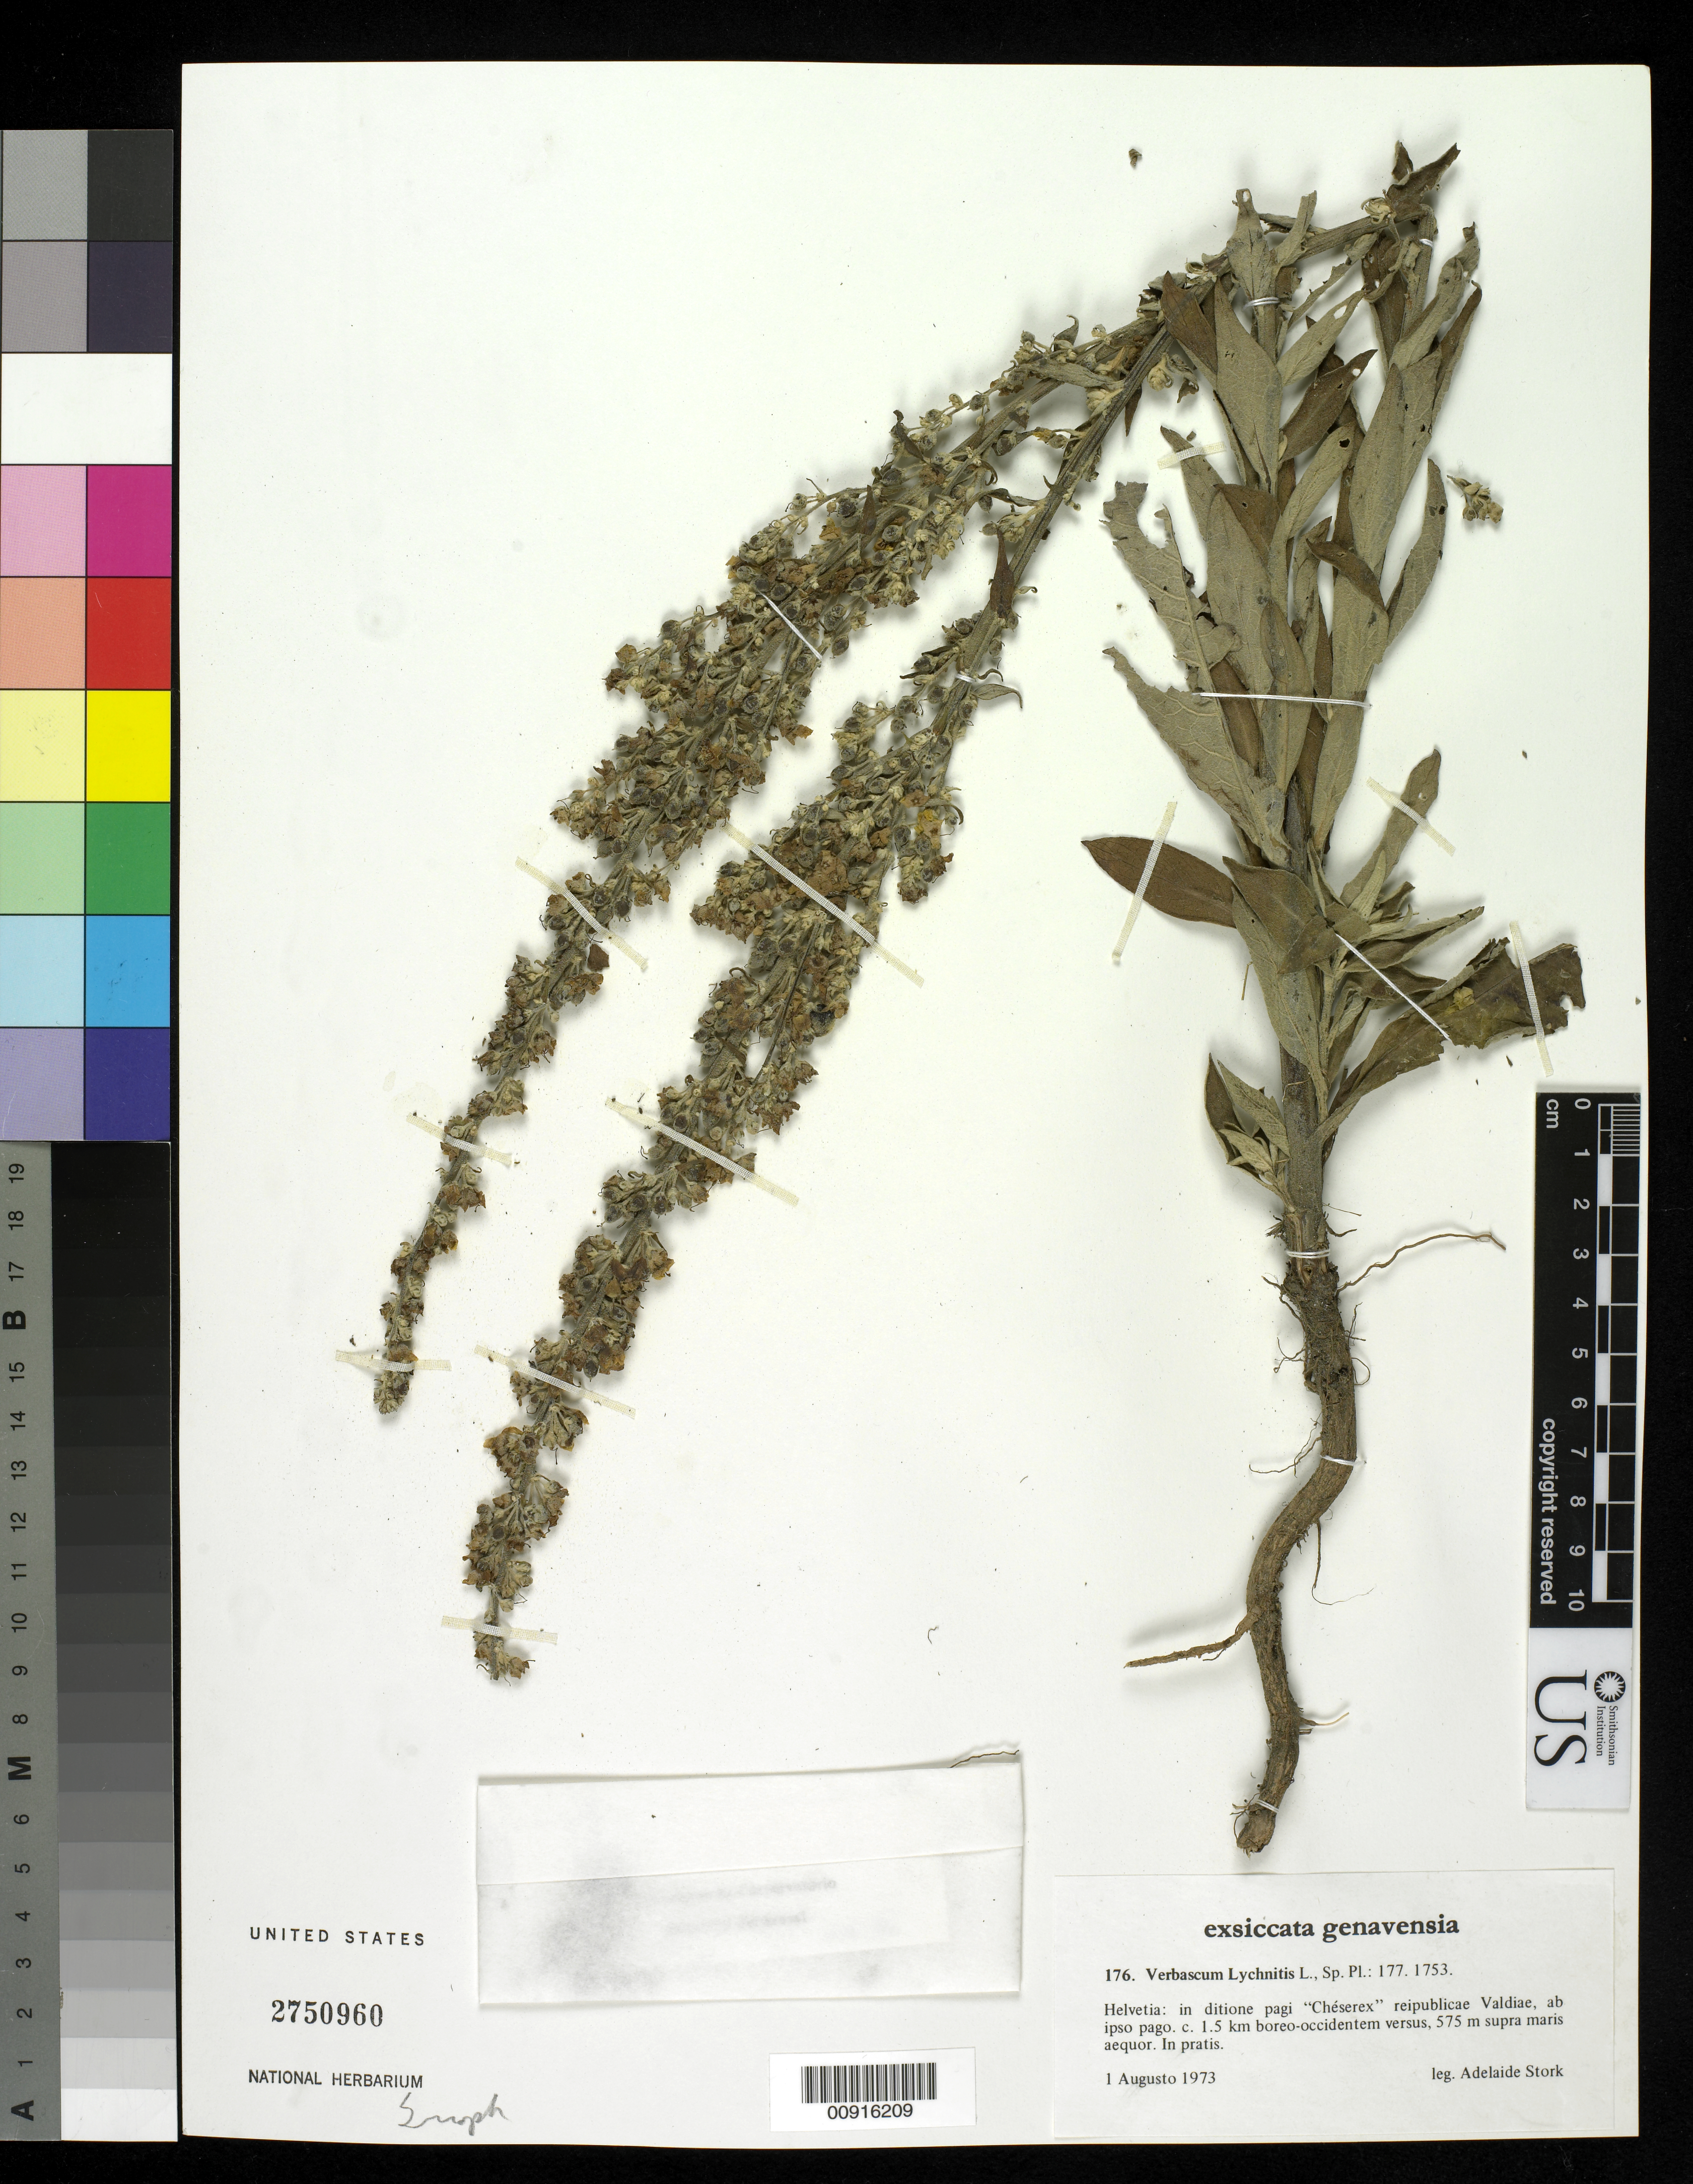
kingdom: Plantae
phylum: Tracheophyta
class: Magnoliopsida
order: Lamiales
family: Scrophulariaceae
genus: Verbascum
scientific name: Verbascum lychnitis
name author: L.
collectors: A. Stork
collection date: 1973-08-01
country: Switzerland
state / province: Vaud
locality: Helvetia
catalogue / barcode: US 2750960